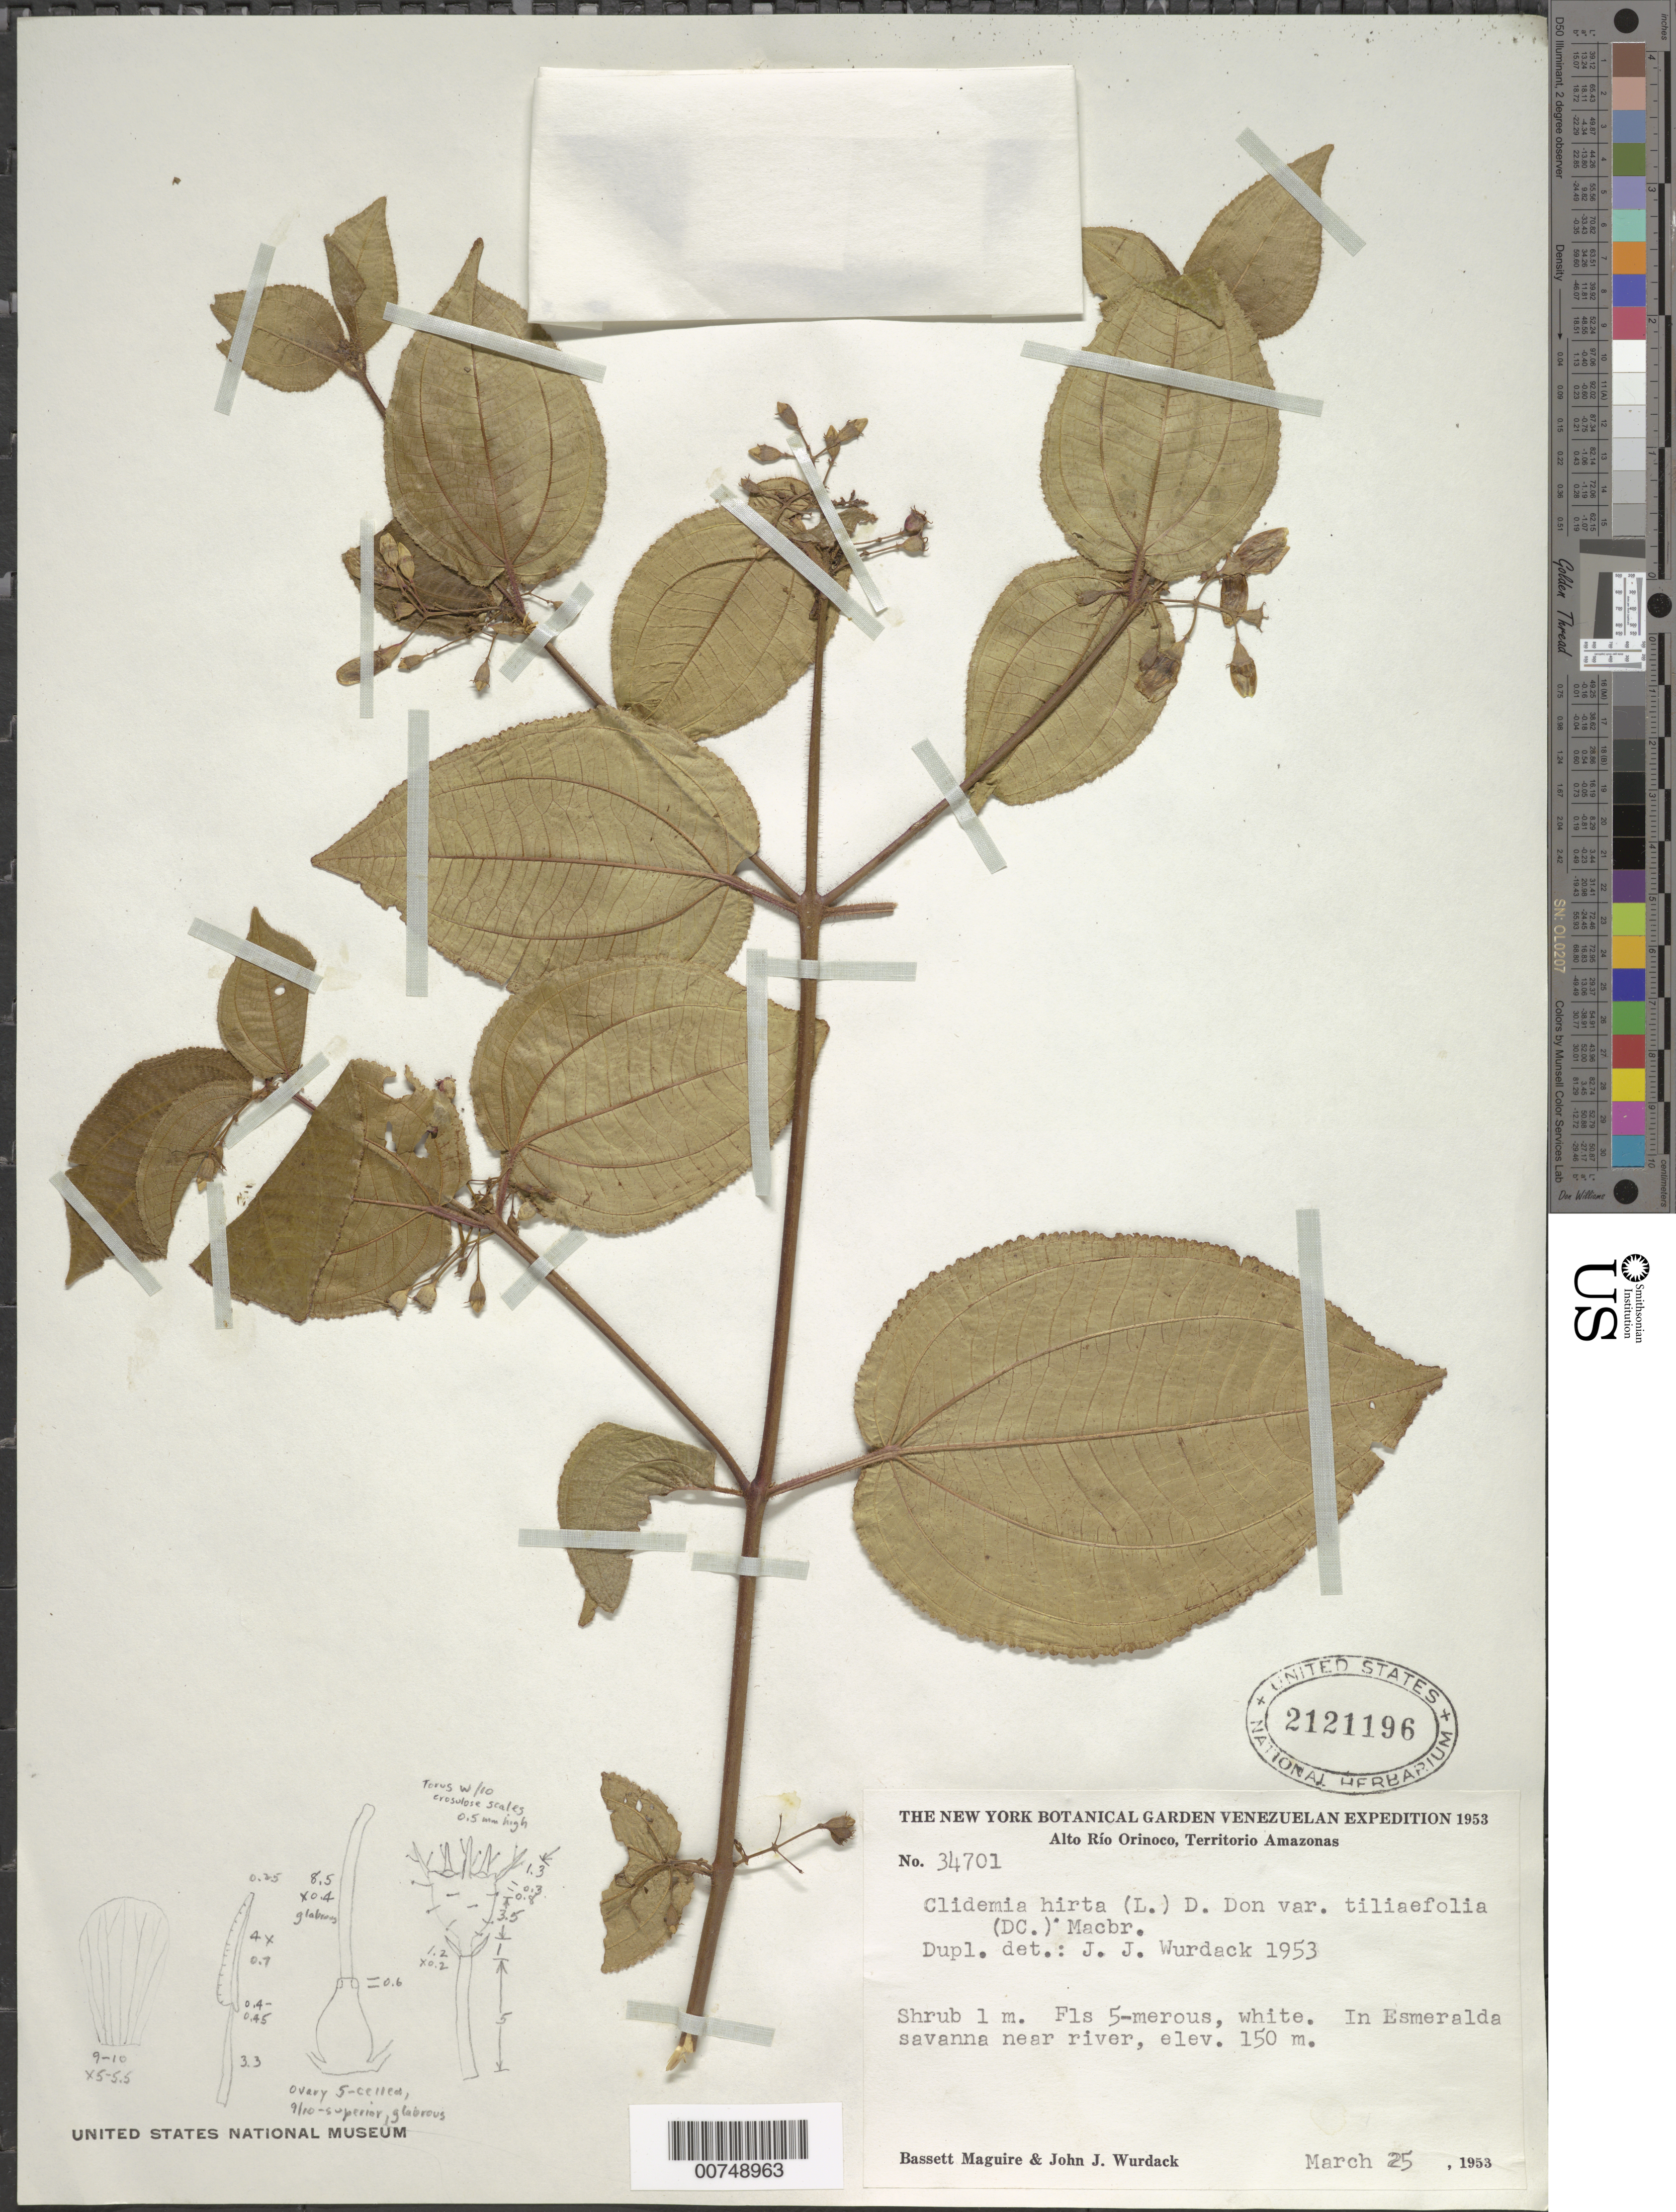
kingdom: Plantae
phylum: Tracheophyta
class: Magnoliopsida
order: Myrtales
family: Melastomataceae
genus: Clidemia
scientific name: Clidemia hirta var. tiliifolia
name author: (DC.) J.F. Macbr.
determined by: Wurdack, John J., (US), US (UNITED STATES)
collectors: B. Maguire & J. J. Wurdack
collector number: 34701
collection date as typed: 25-Mar-53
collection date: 1953-03-25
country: Venezuela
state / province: Amazonas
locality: Alto Río Orinoco, La Esmeralda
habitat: Savanna near river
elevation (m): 150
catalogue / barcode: US 2121196